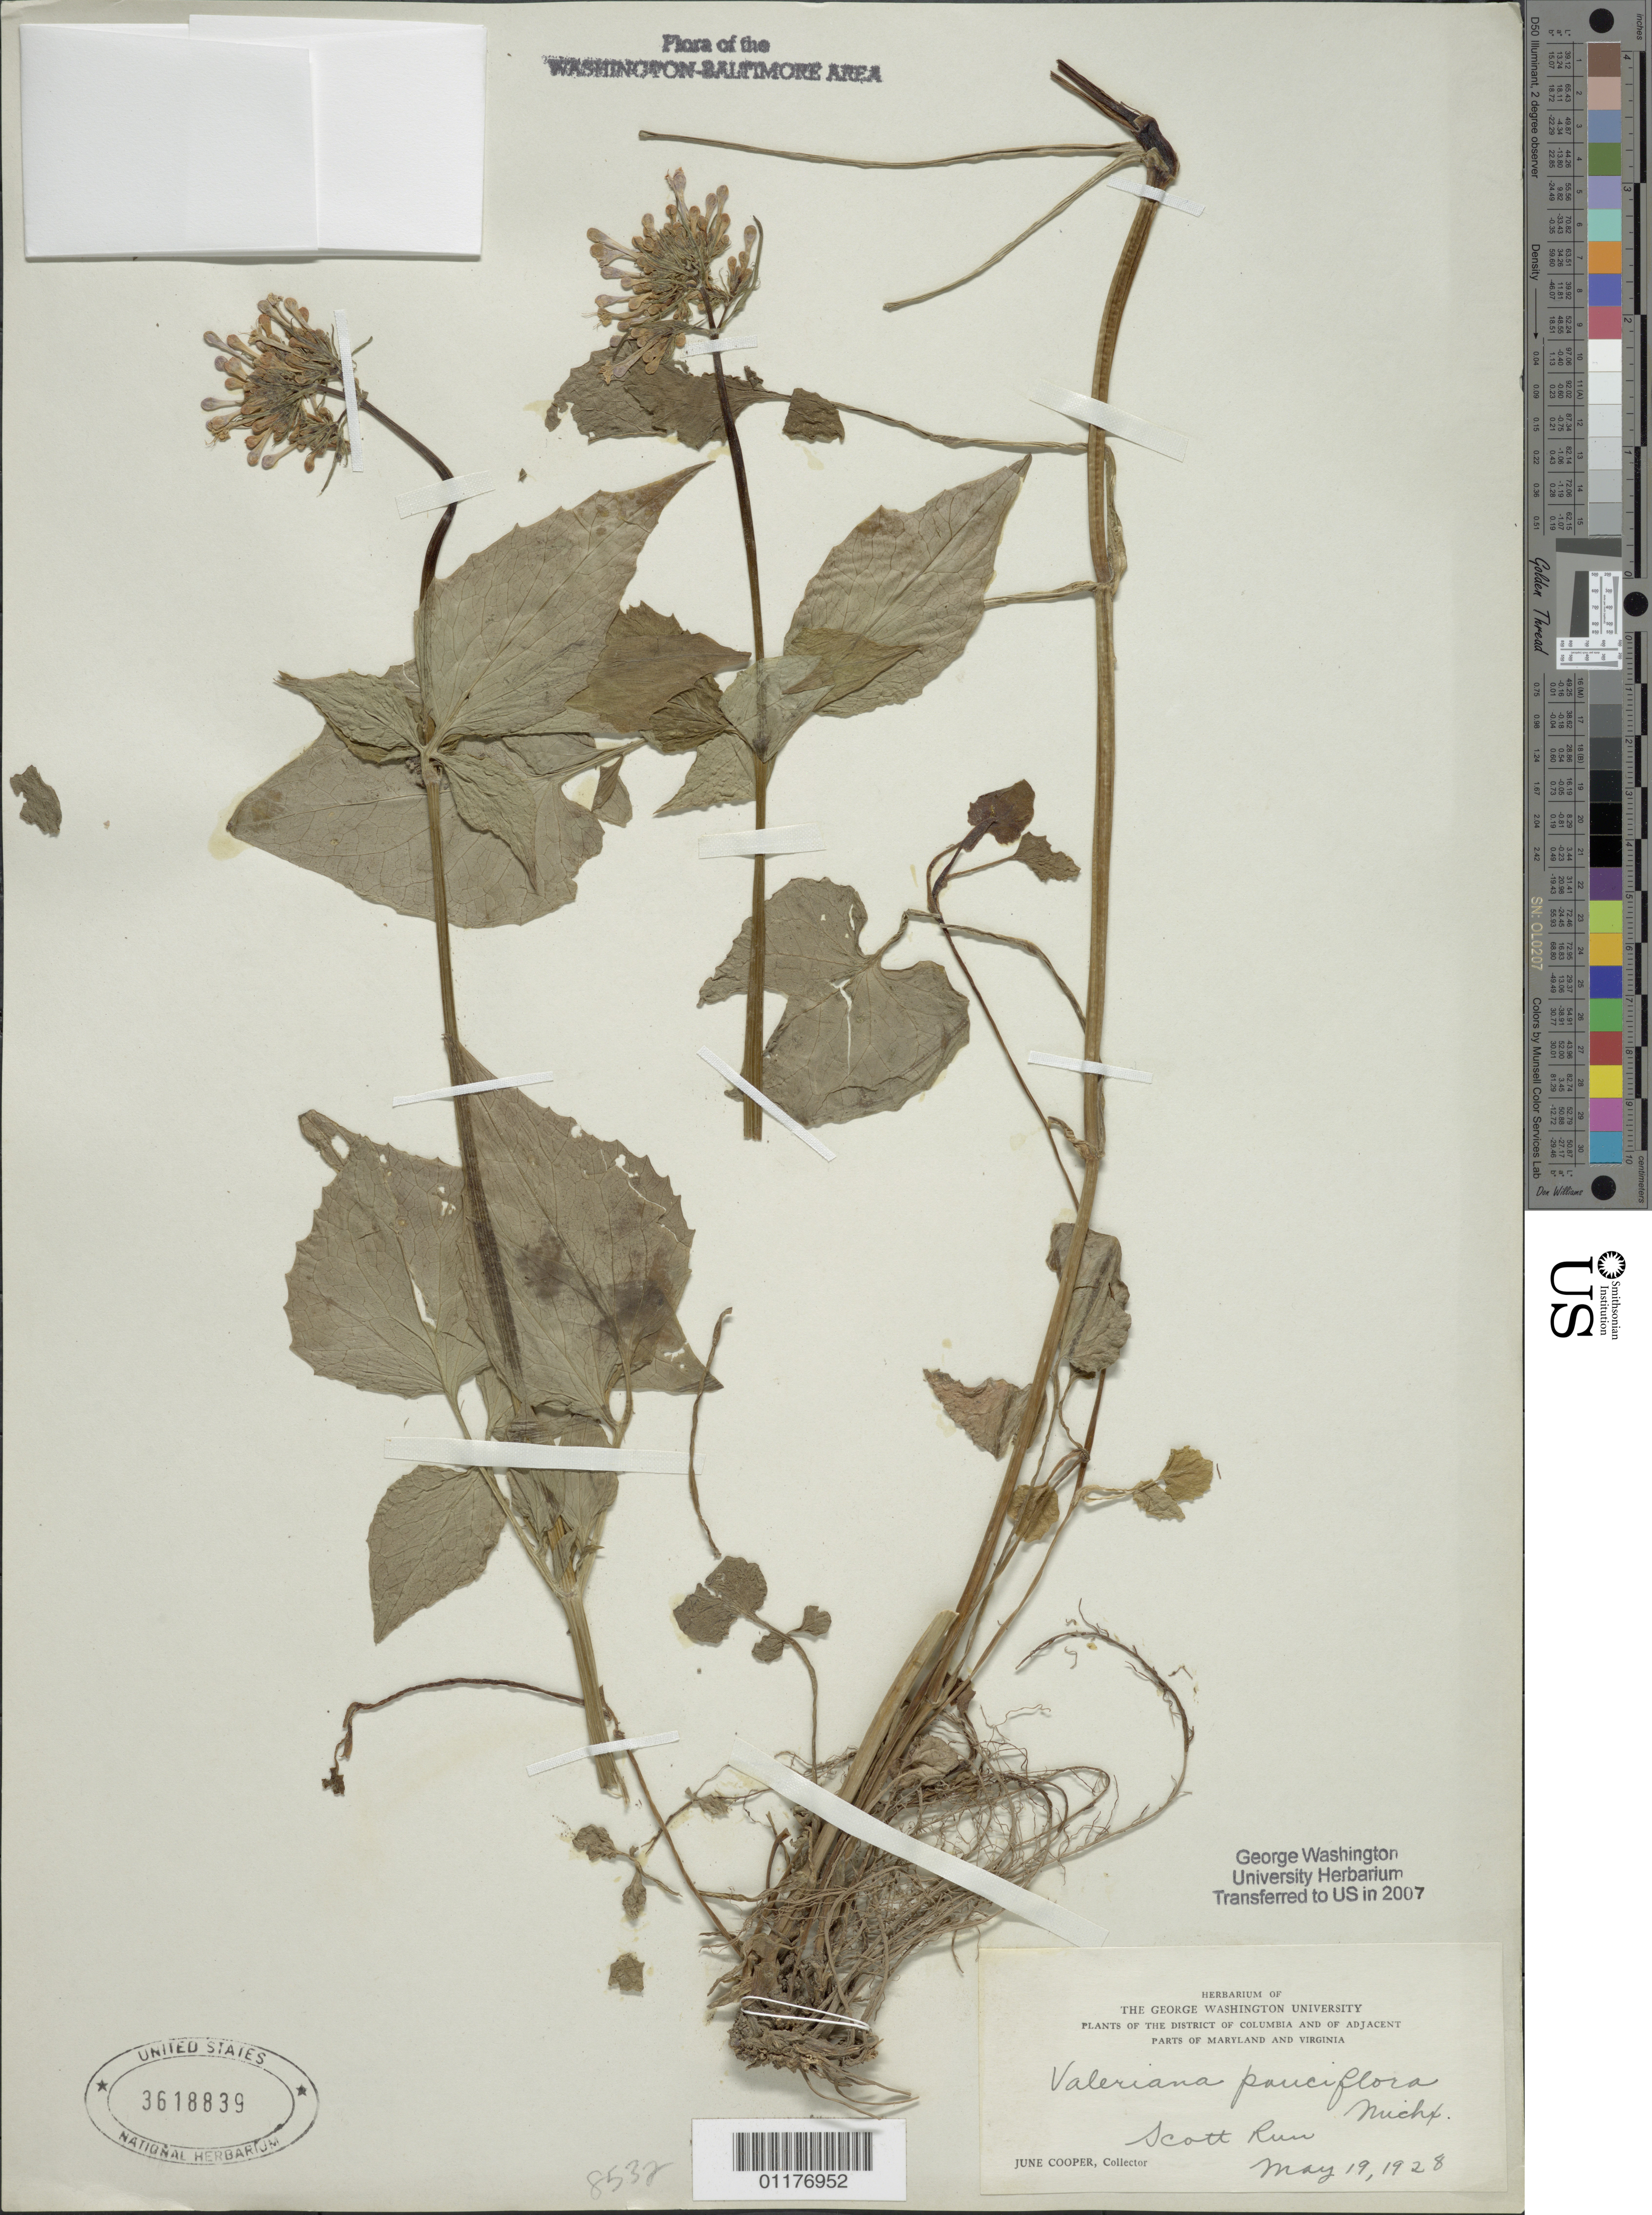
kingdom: Plantae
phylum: Tracheophyta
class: Magnoliopsida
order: Dipsacales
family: Caprifoliaceae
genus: Valeriana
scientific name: Valeriana pauciflora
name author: Michx.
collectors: J. Cooper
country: United States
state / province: Virginia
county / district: Fairfax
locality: Scott Run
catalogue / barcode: US 3618839